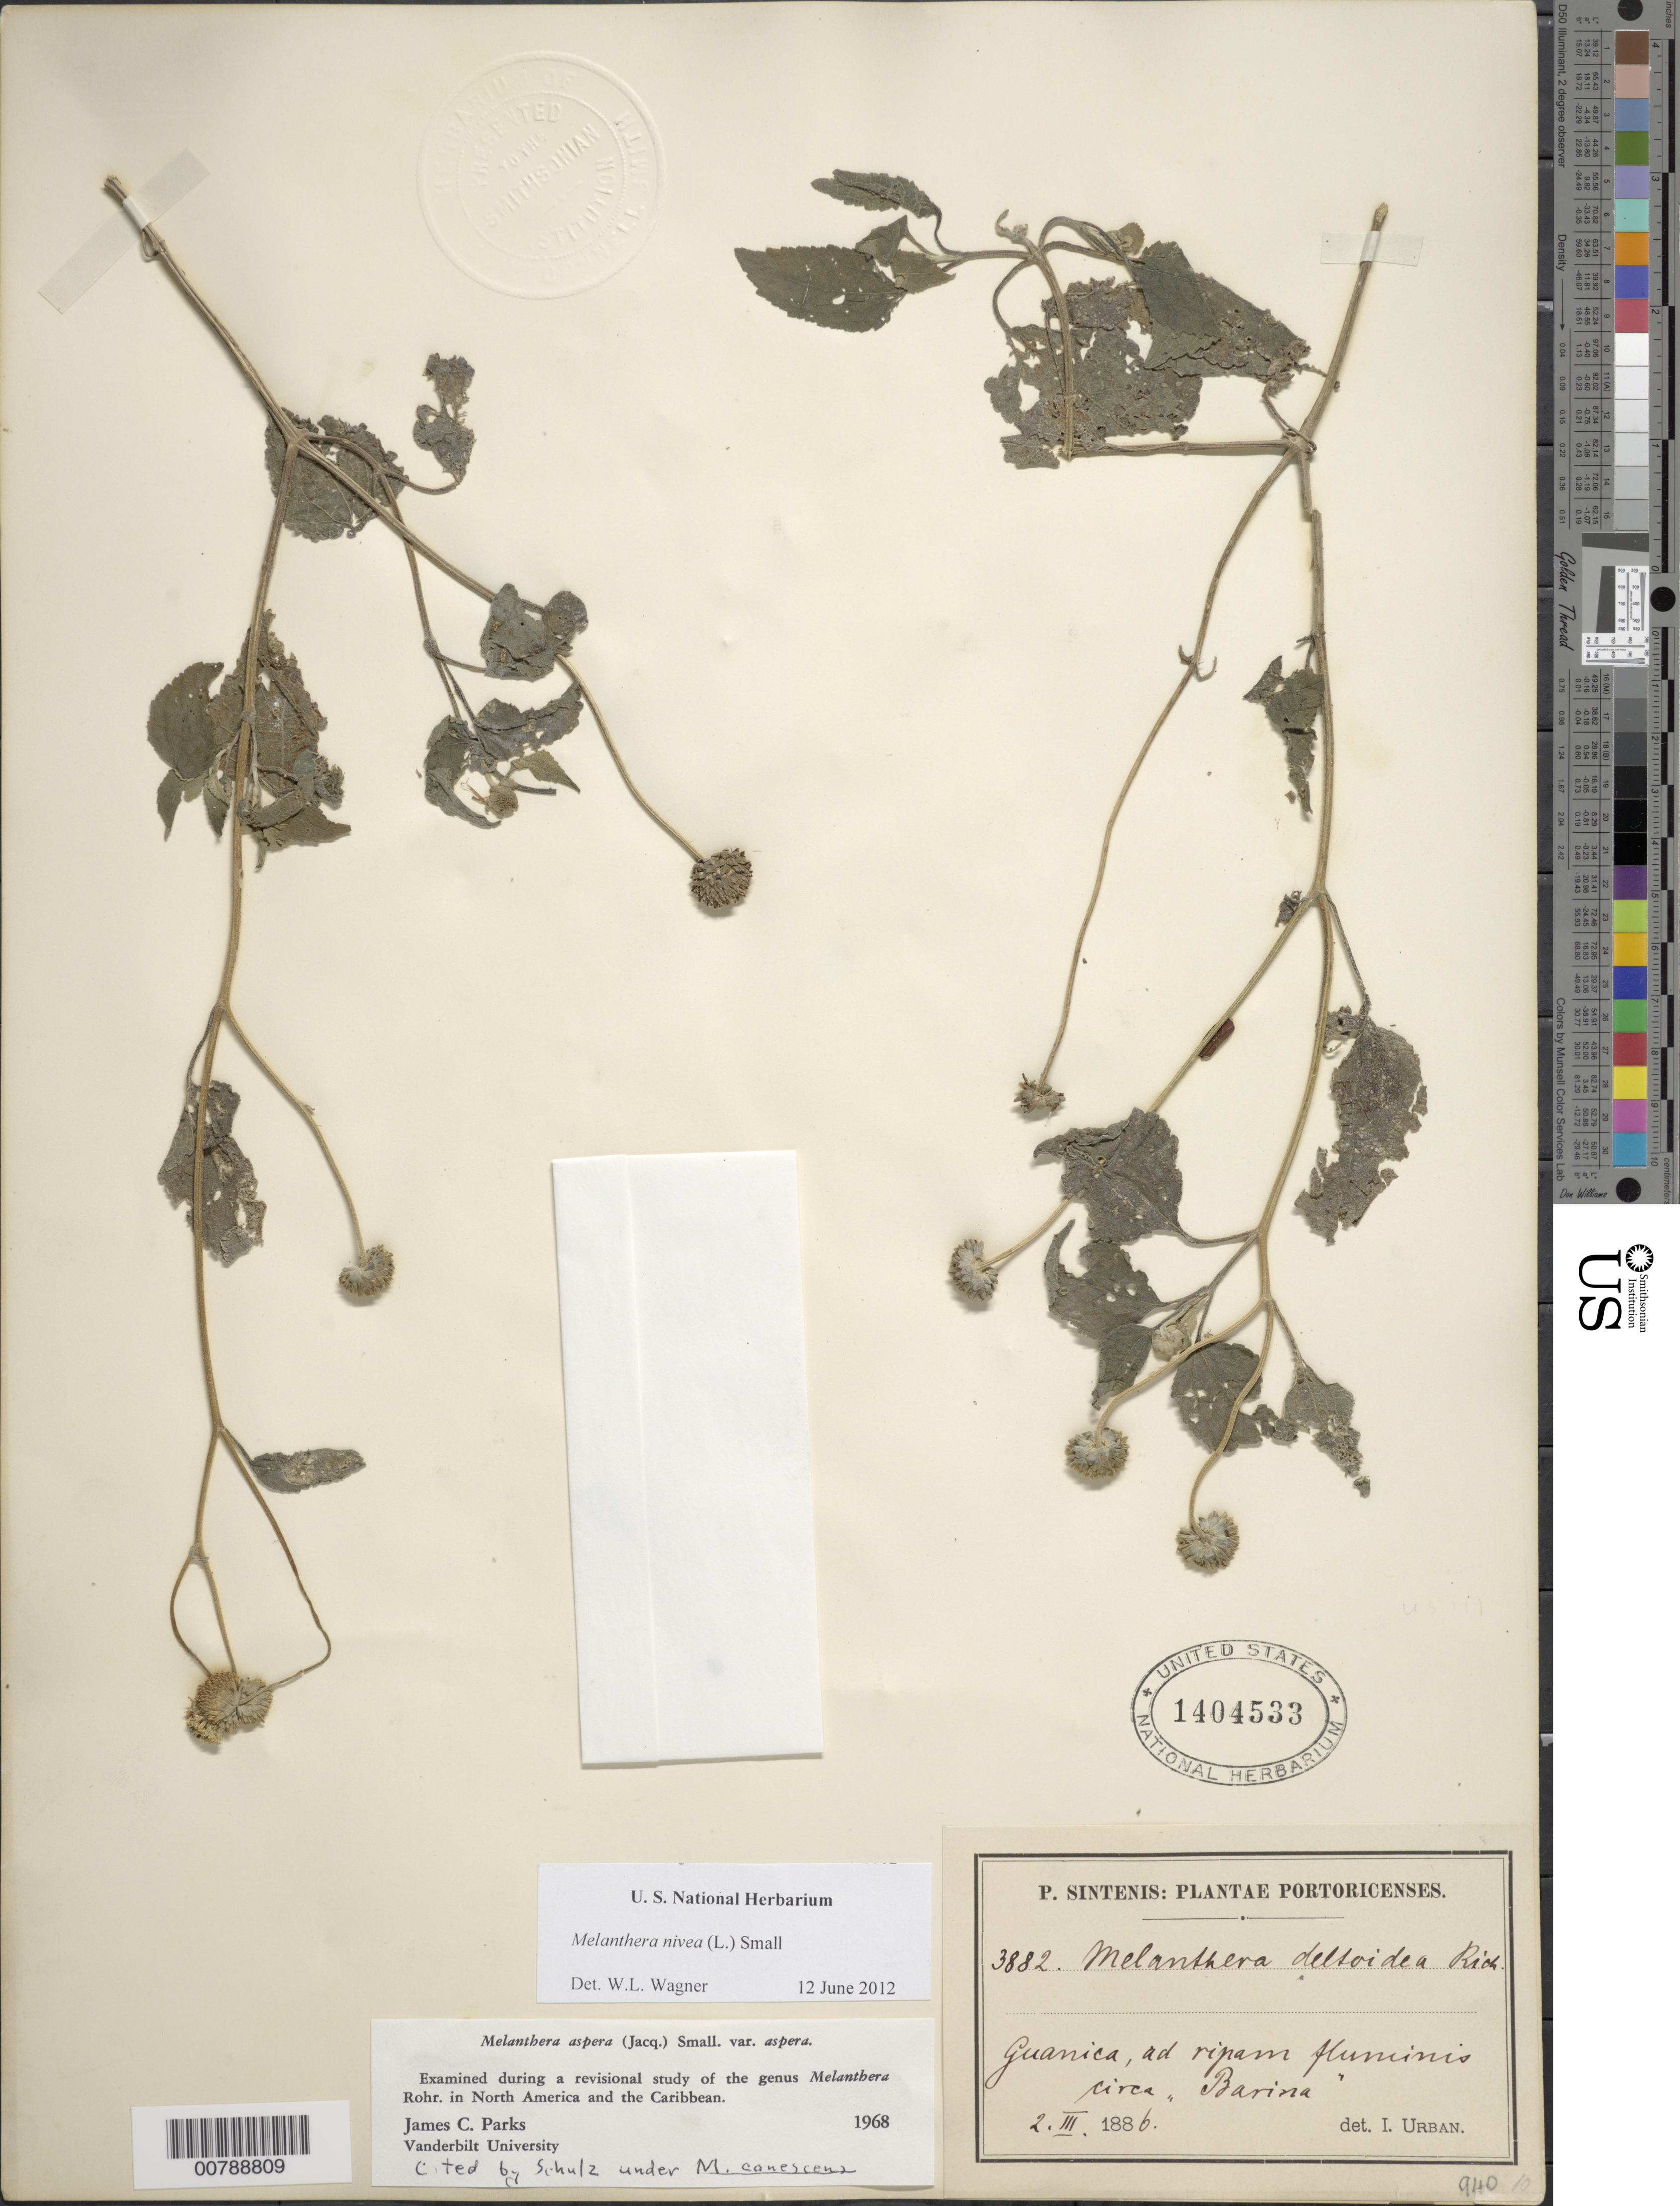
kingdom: Plantae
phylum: Tracheophyta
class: Magnoliopsida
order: Asterales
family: Asteraceae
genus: Melanthera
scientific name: Melanthera nivea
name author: (L.) Small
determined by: Parks, J. C.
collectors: P. Sintenis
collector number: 3882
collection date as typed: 02 Mar 1886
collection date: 1886-03-02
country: Puerto Rico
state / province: Guánica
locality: Guanica, ad ripam fluminis circa "Barina"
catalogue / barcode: US 1404533